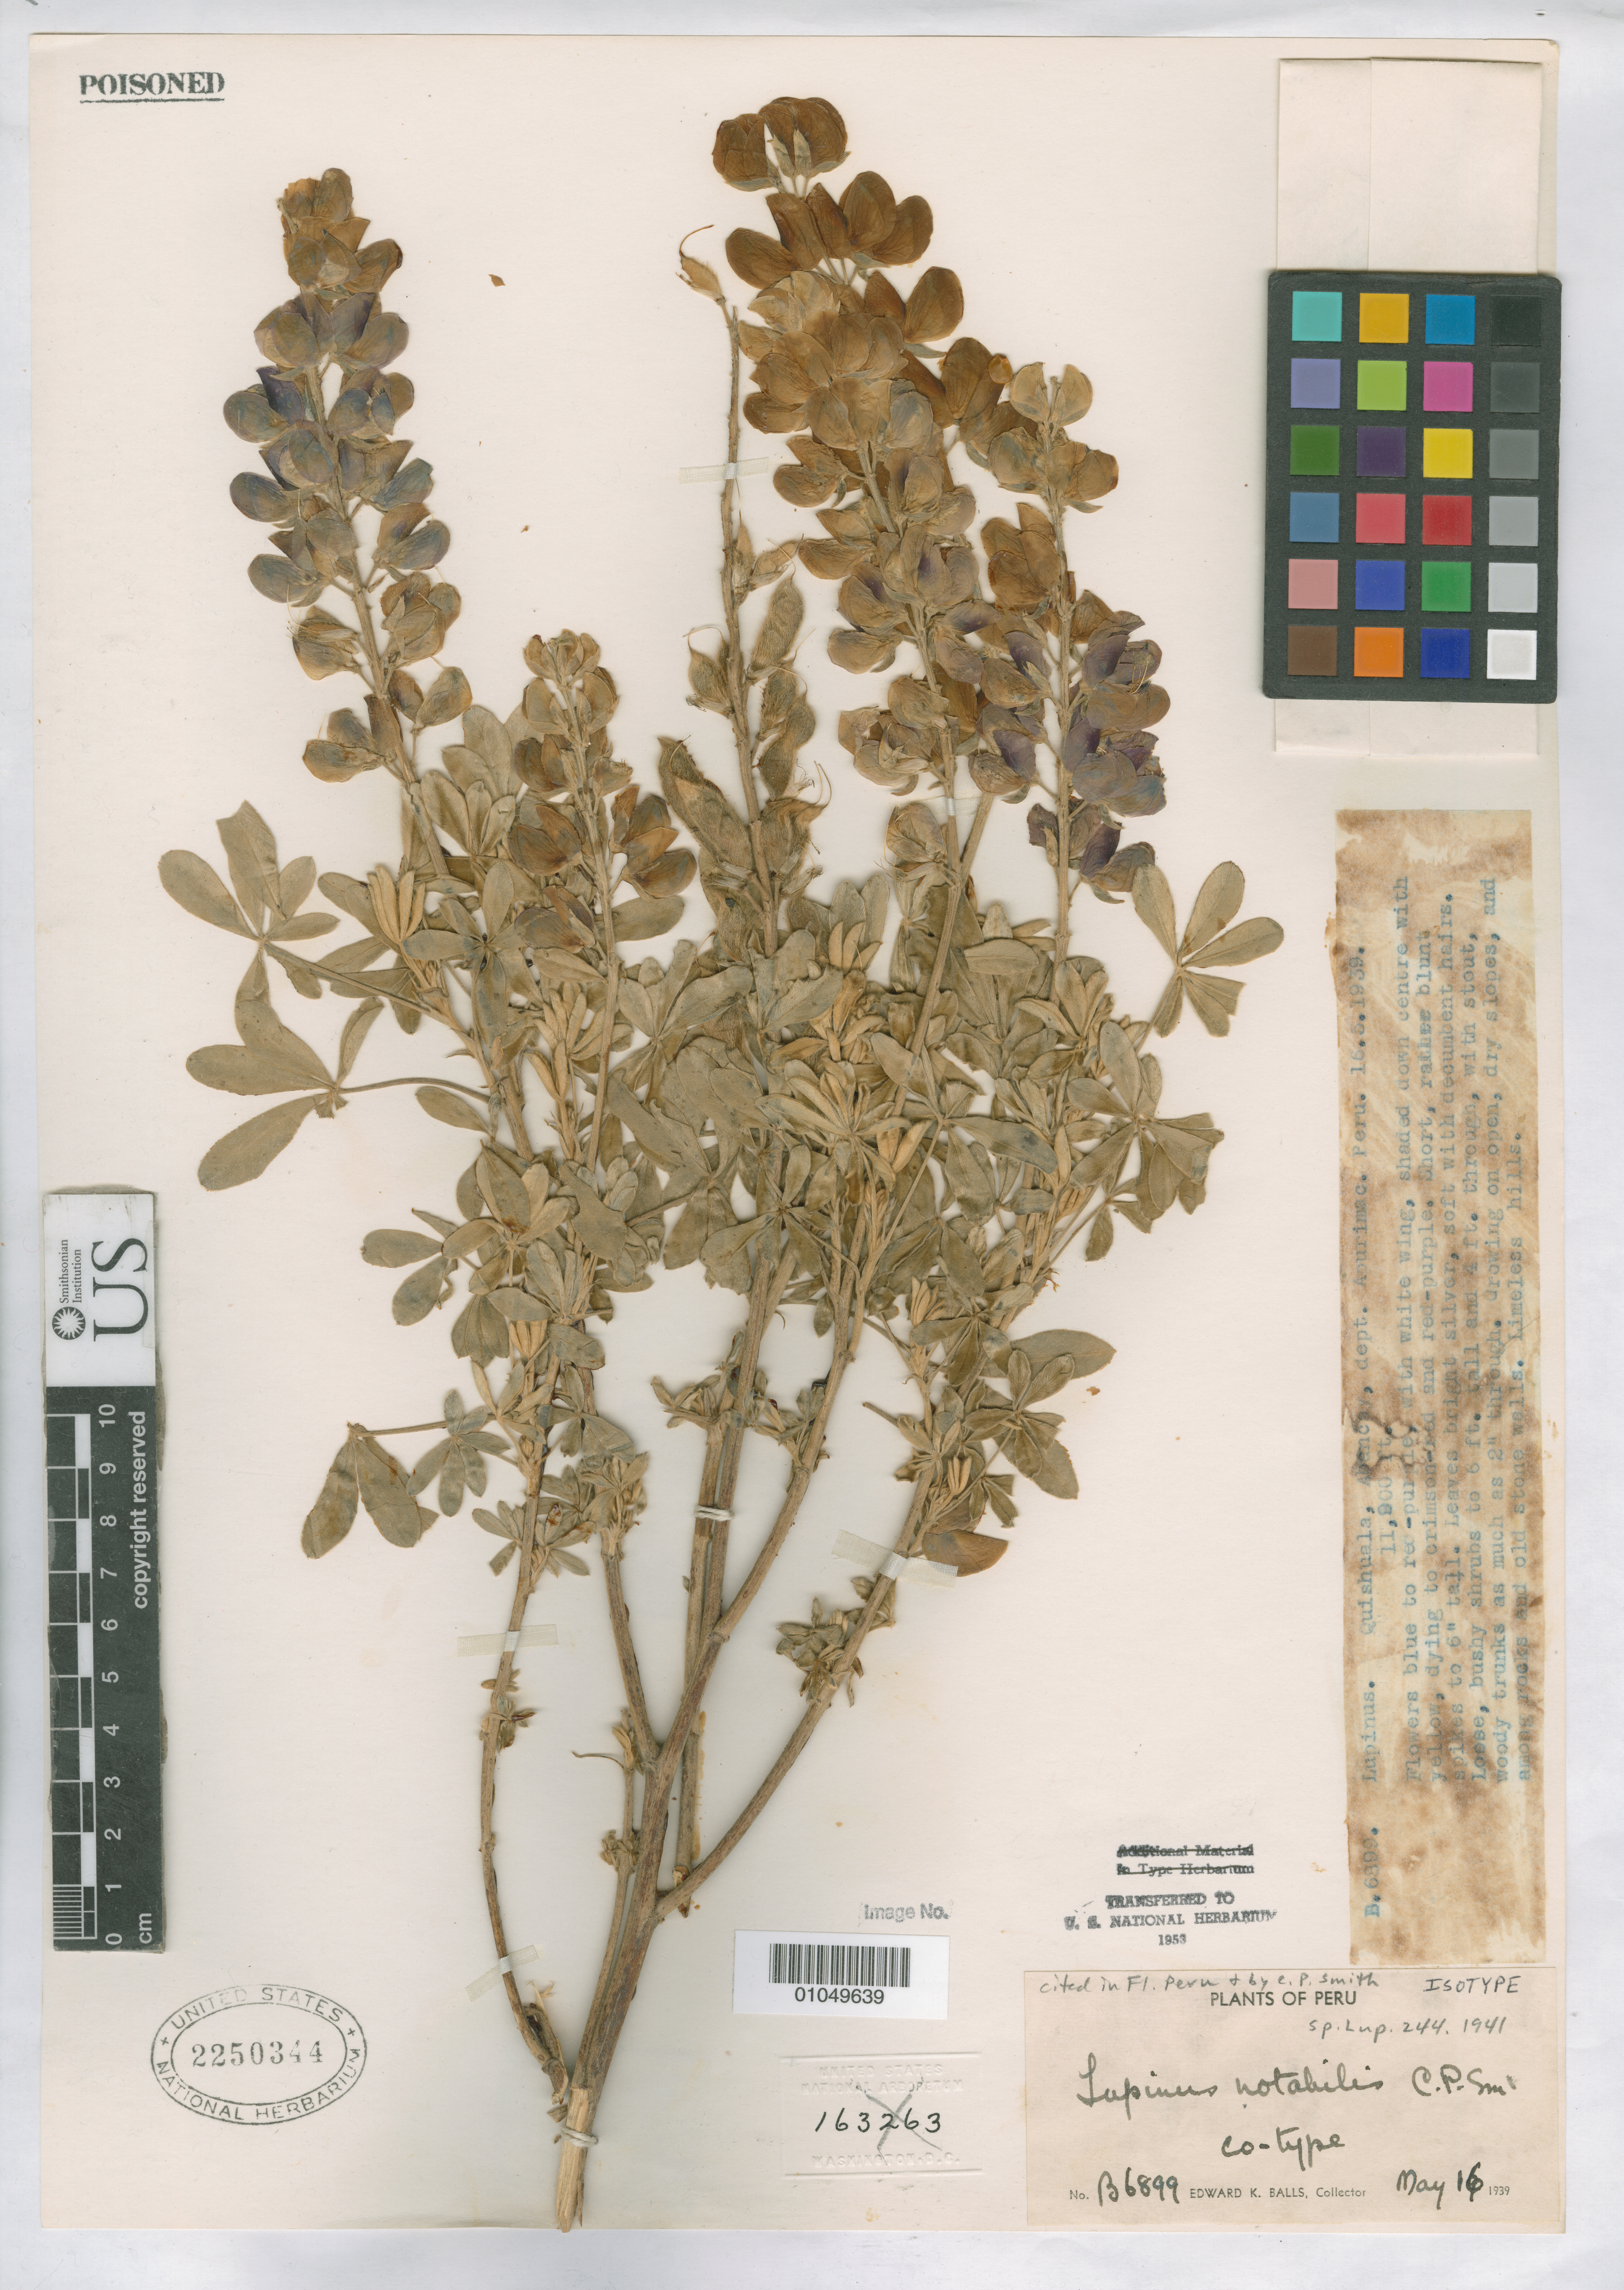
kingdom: Plantae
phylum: Tracheophyta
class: Magnoliopsida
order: Fabales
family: Fabaceae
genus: Lupinus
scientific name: Lupinus notabilis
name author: C.P. Sm.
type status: Isotype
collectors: E. K. Balls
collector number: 6899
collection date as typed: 16 May 1939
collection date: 1939-05-16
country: Peru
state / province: Apurímac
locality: Quishuala, Abancay, dept. Apurimac.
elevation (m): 3627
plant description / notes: Specimen ex U.S. National Arboretum; transferred to U.S. National Herbarium, 1953.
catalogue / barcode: US 2250344